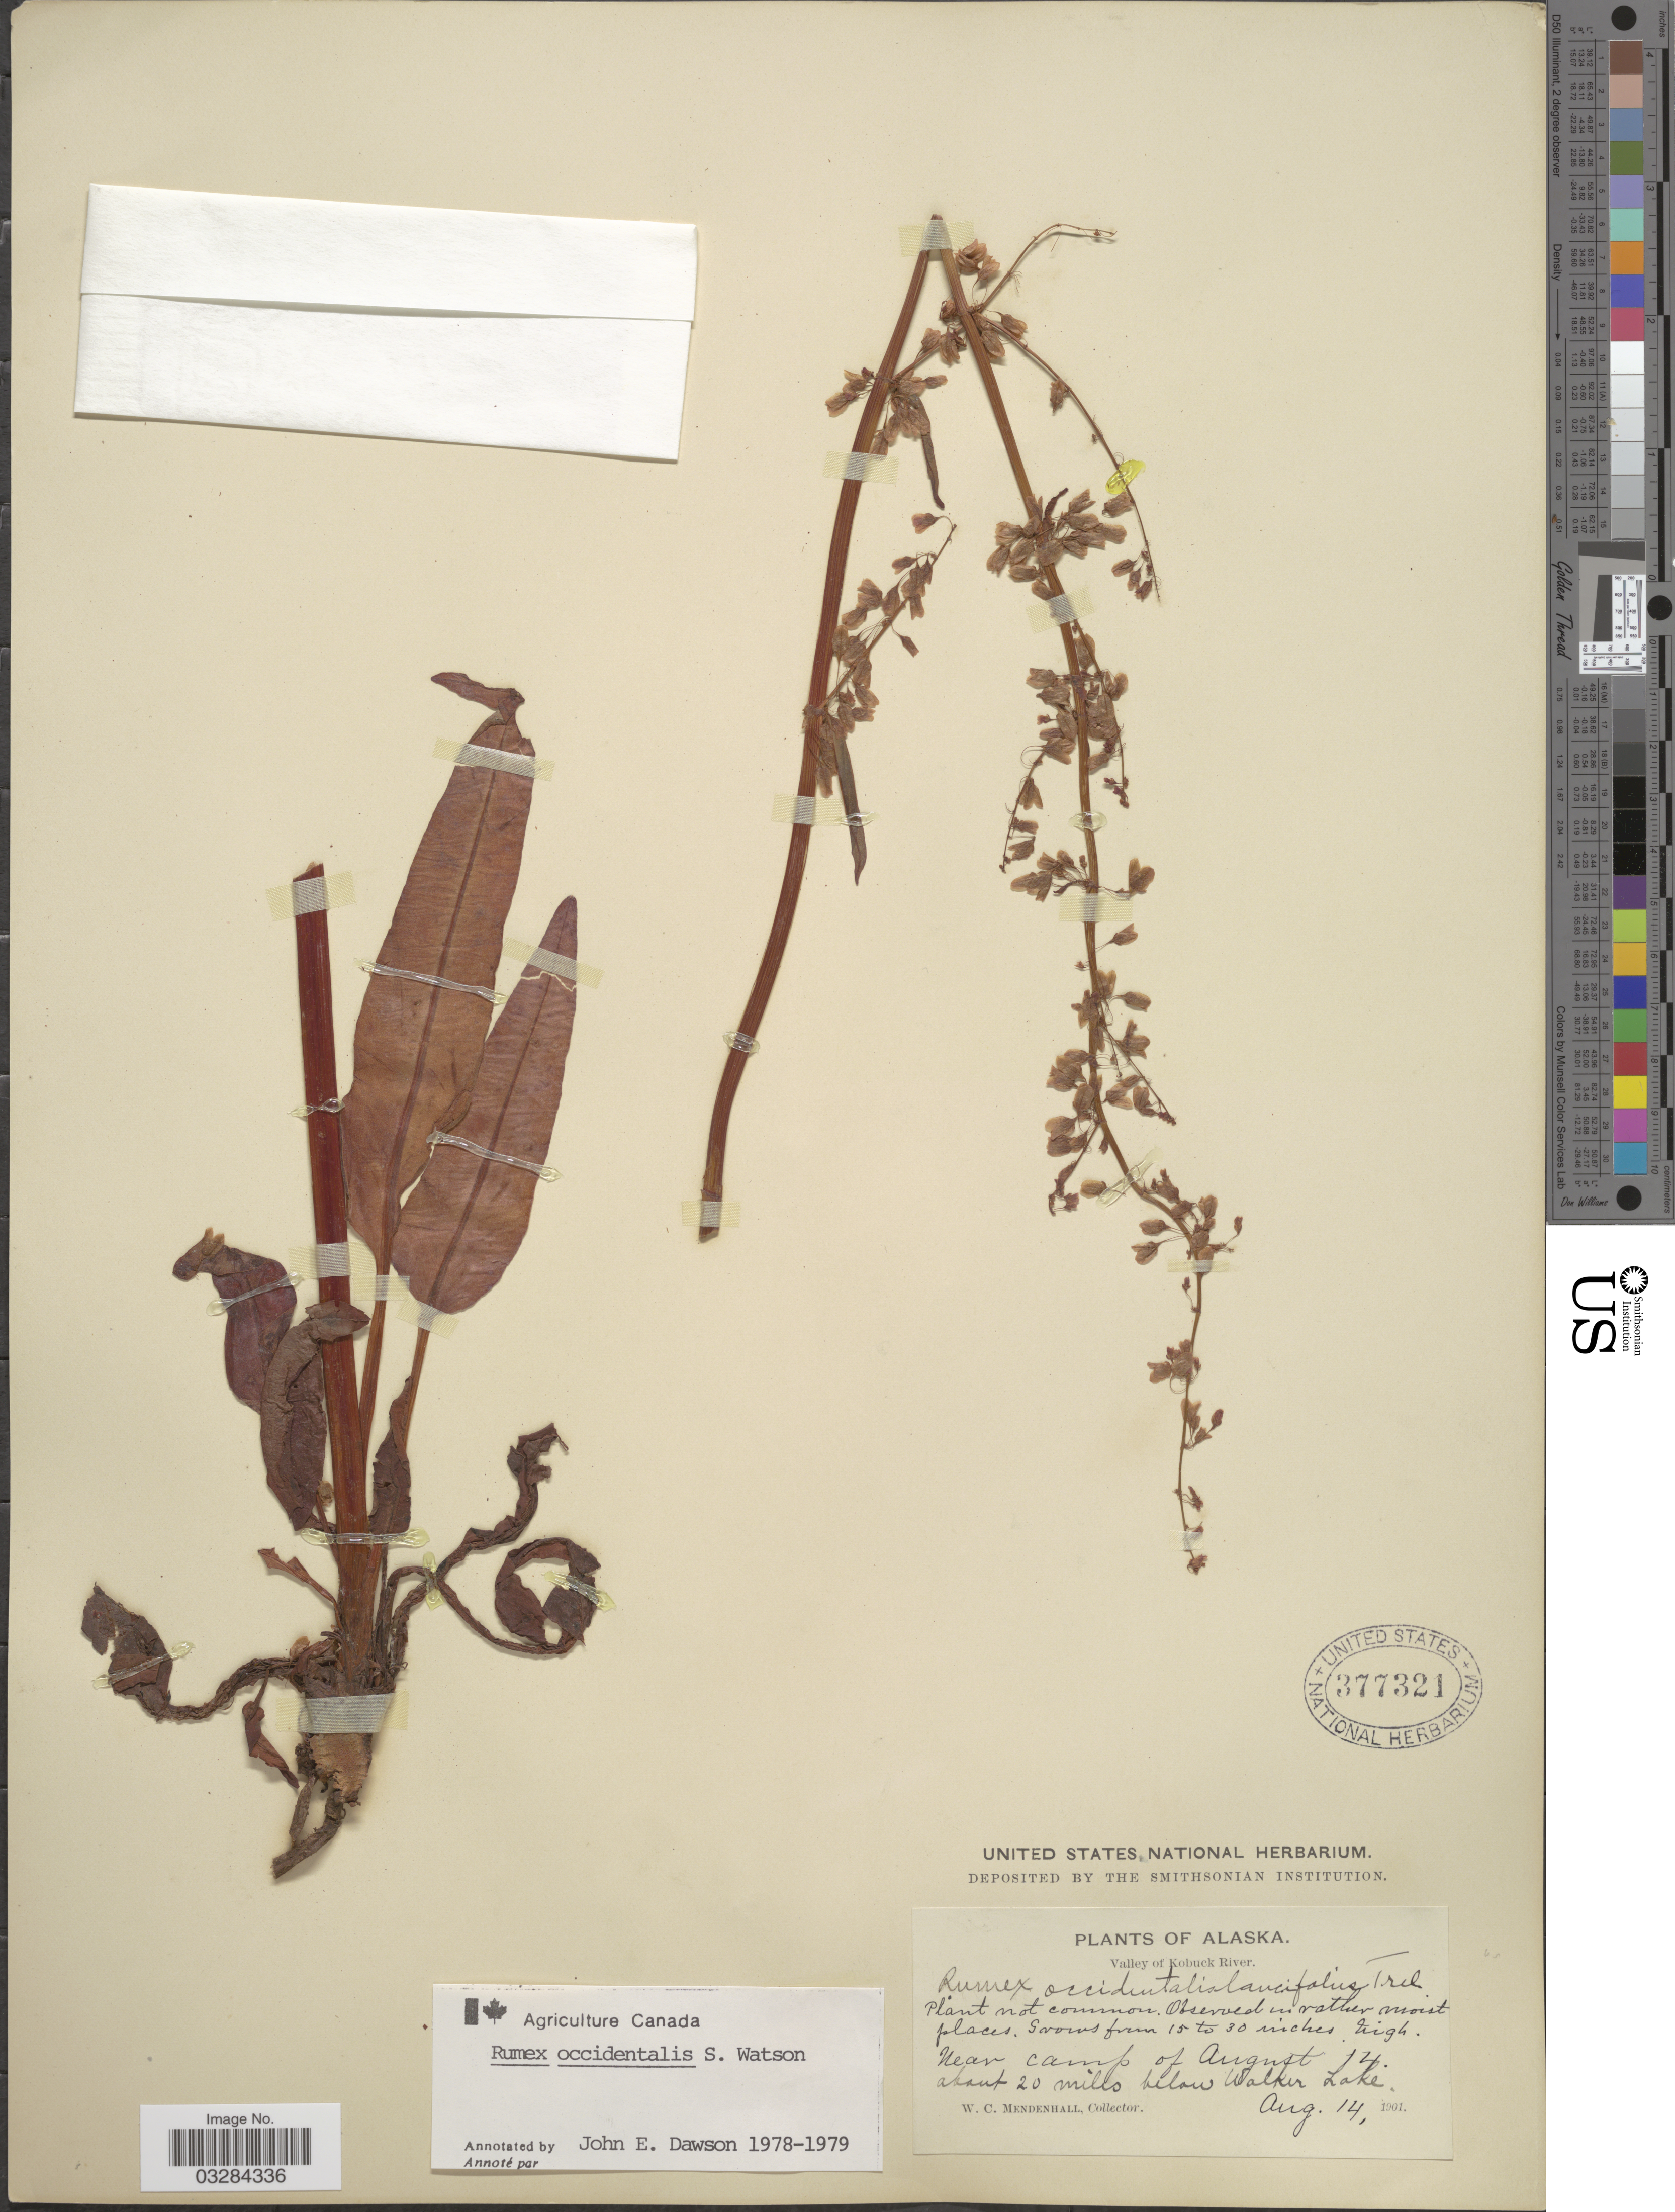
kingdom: Plantae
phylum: Tracheophyta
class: Magnoliopsida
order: Caryophyllales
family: Polygonaceae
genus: Rumex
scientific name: Rumex occidentalis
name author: S. Watson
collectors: W. Mendenhall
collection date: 1901-08-14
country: United States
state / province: Alaska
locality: Valley of Kobuck River. Near camp, about 20 miles below Walker Lake.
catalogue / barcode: US 377321